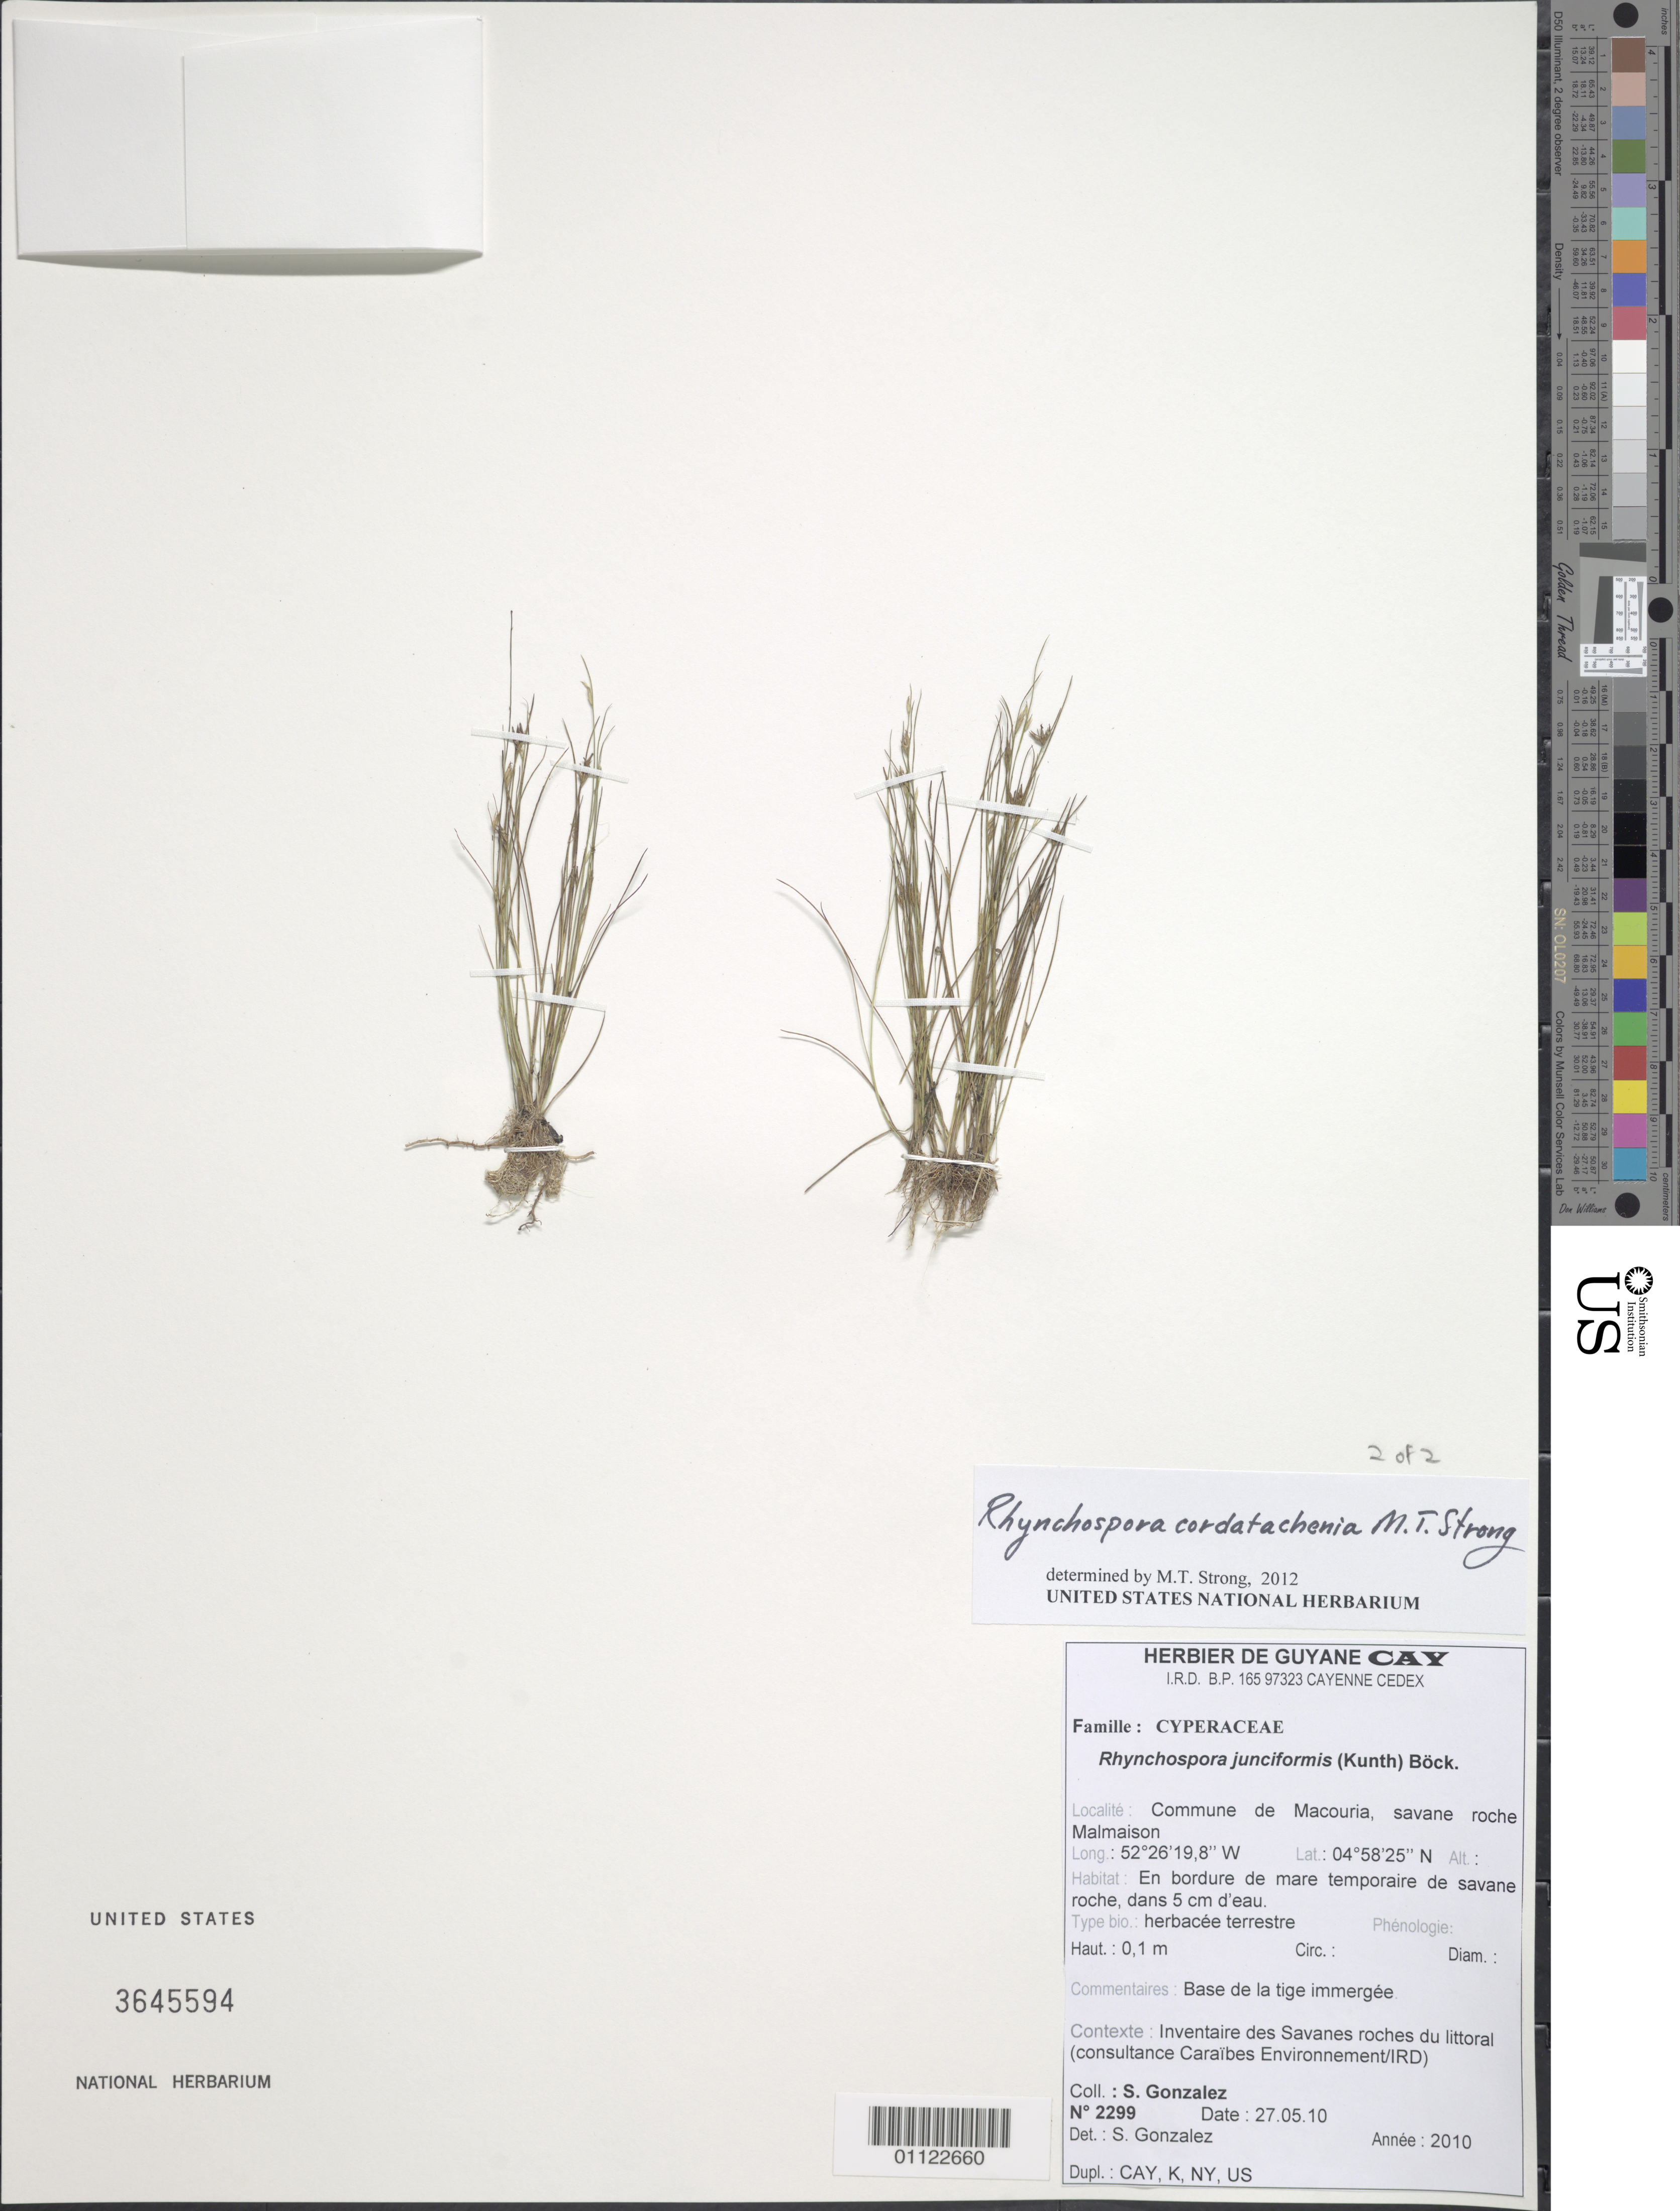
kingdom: Plantae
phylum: Tracheophyta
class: Liliopsida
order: Poales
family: Cyperaceae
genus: Rhynchospora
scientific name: Rhynchospora cordatachenia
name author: M.T. Strong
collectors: S. Gonzalez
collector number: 2299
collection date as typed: Transcribed d/m/y: 27/5/10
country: French Guiana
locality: Commune de Macouria, savane roche Malmaison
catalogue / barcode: US 3645594